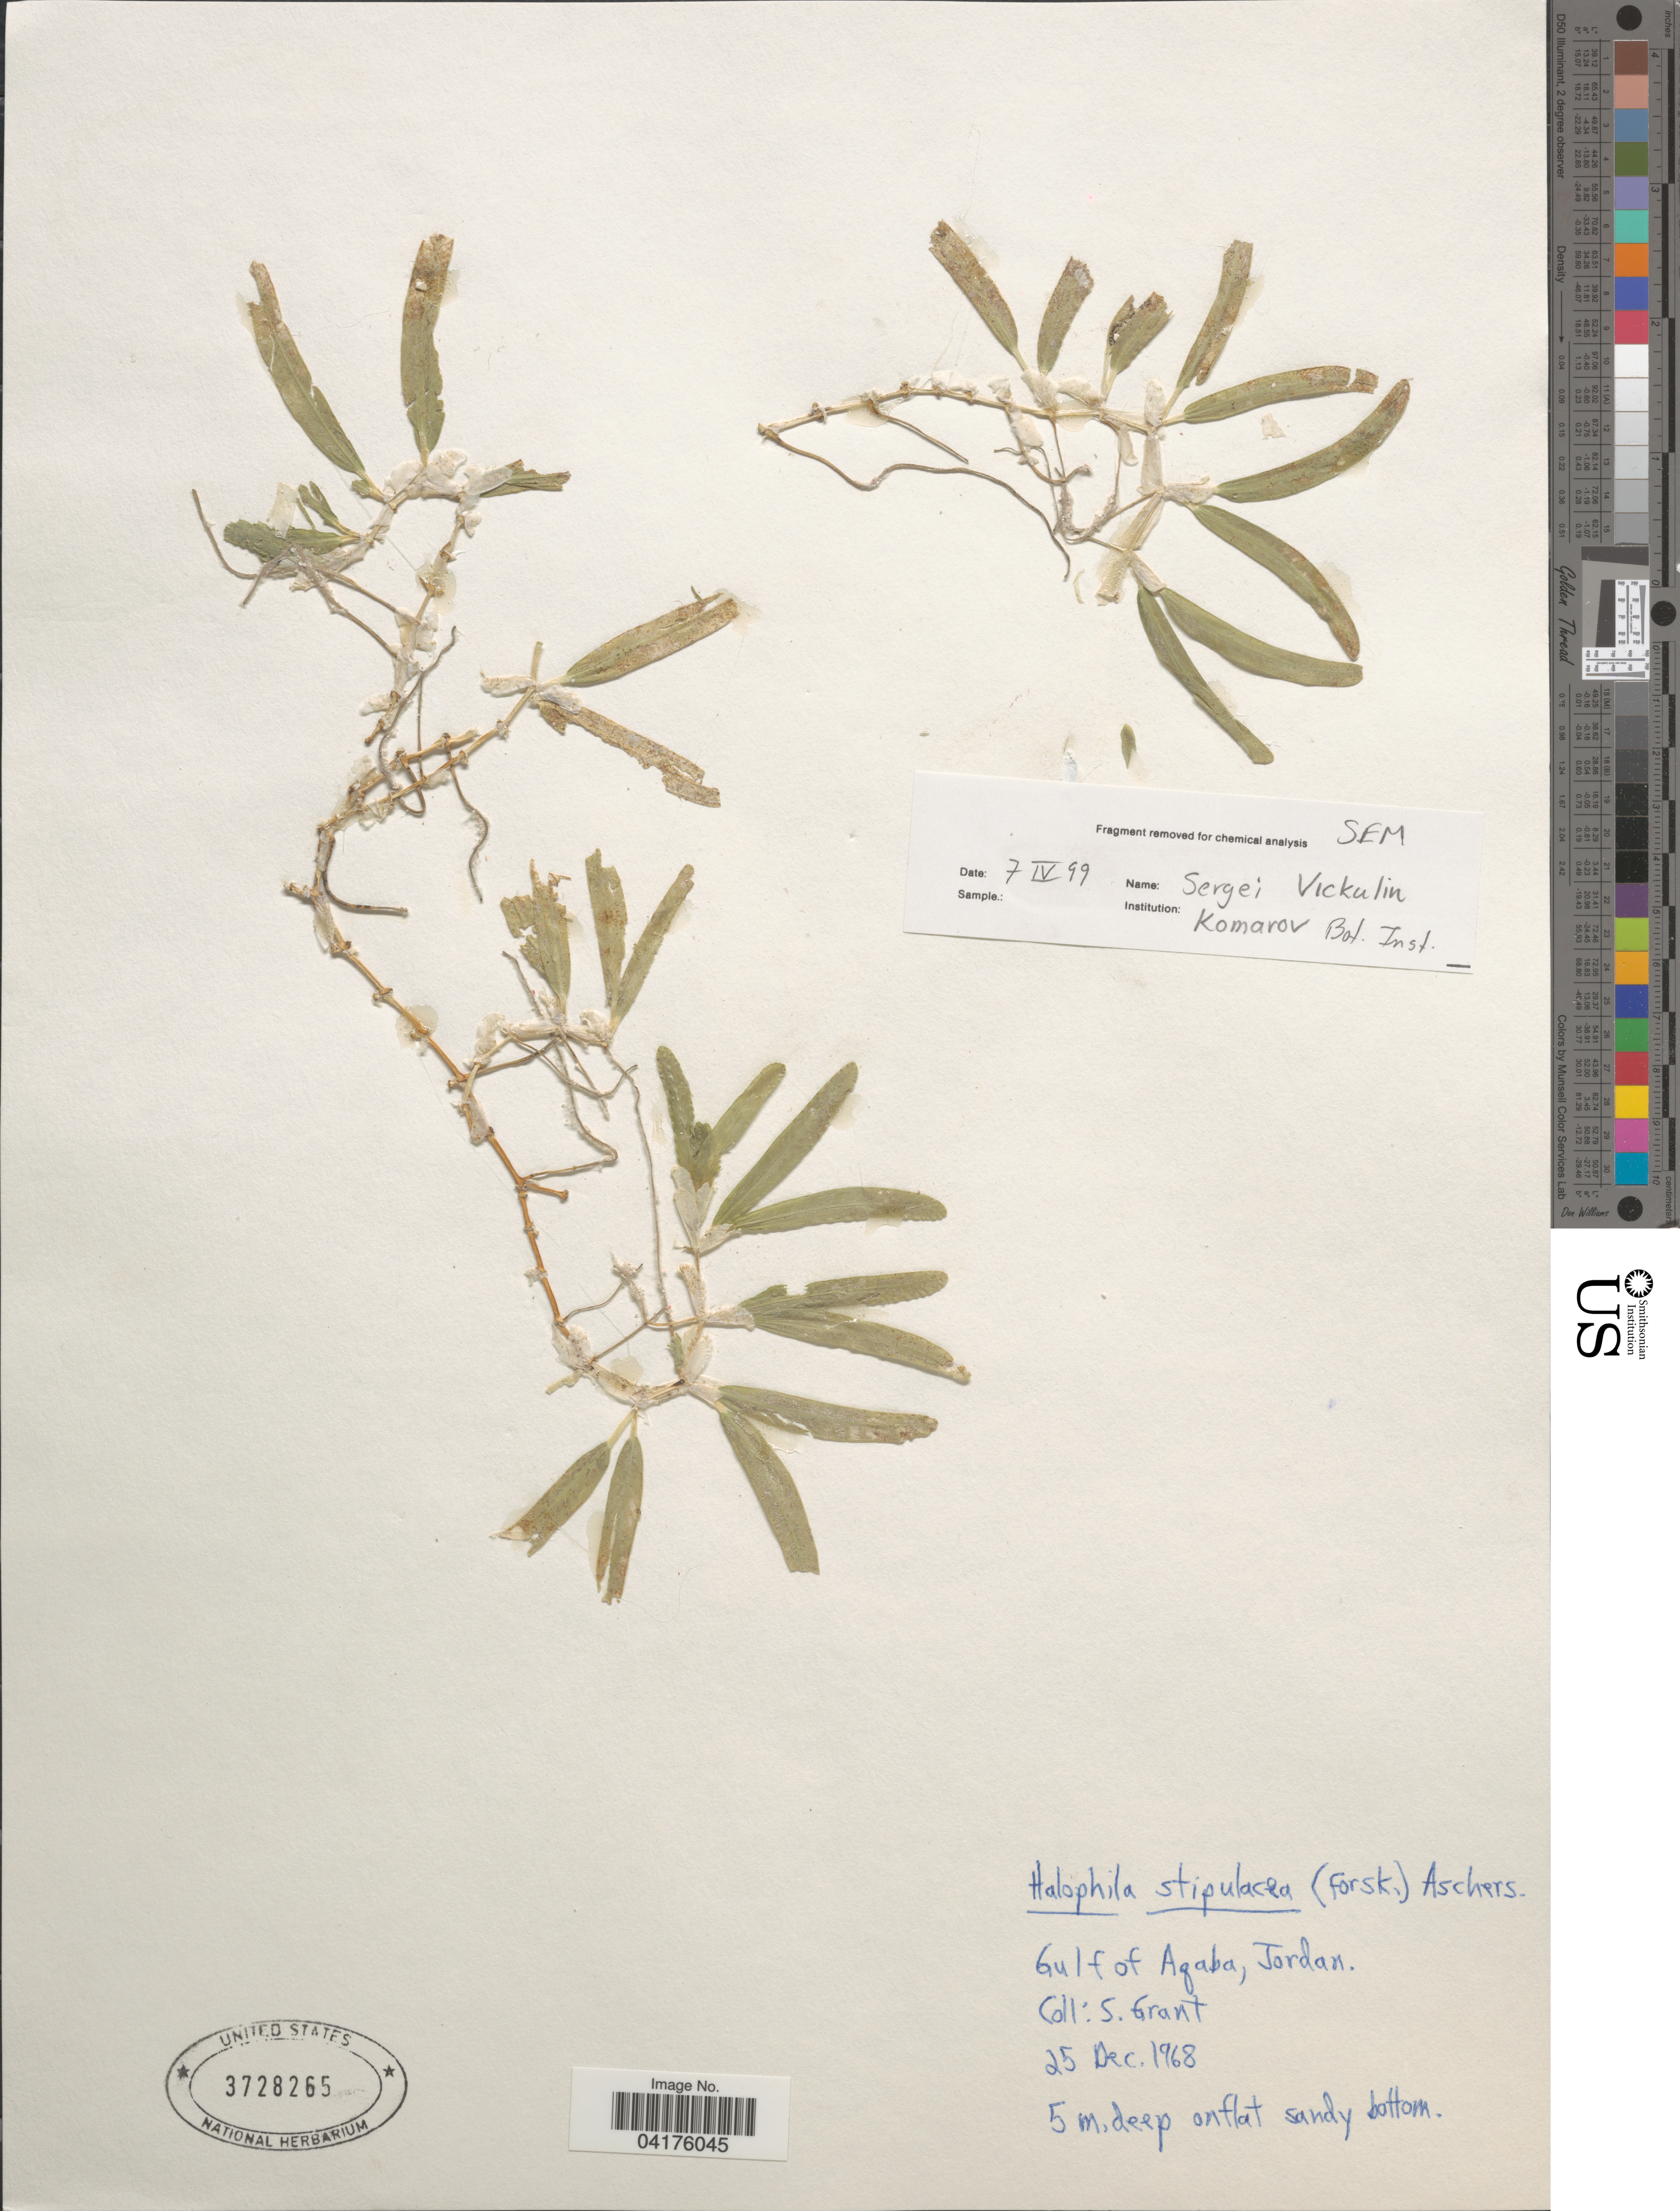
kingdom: Plantae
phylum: Tracheophyta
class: Liliopsida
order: Alismatales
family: Hydrocharitaceae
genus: Halophila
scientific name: Halophila stipulacea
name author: (Forssk.) Asch.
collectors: S. Grant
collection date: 1968-12-25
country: Jordan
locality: Gulf of Agaba.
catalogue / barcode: US 3728265